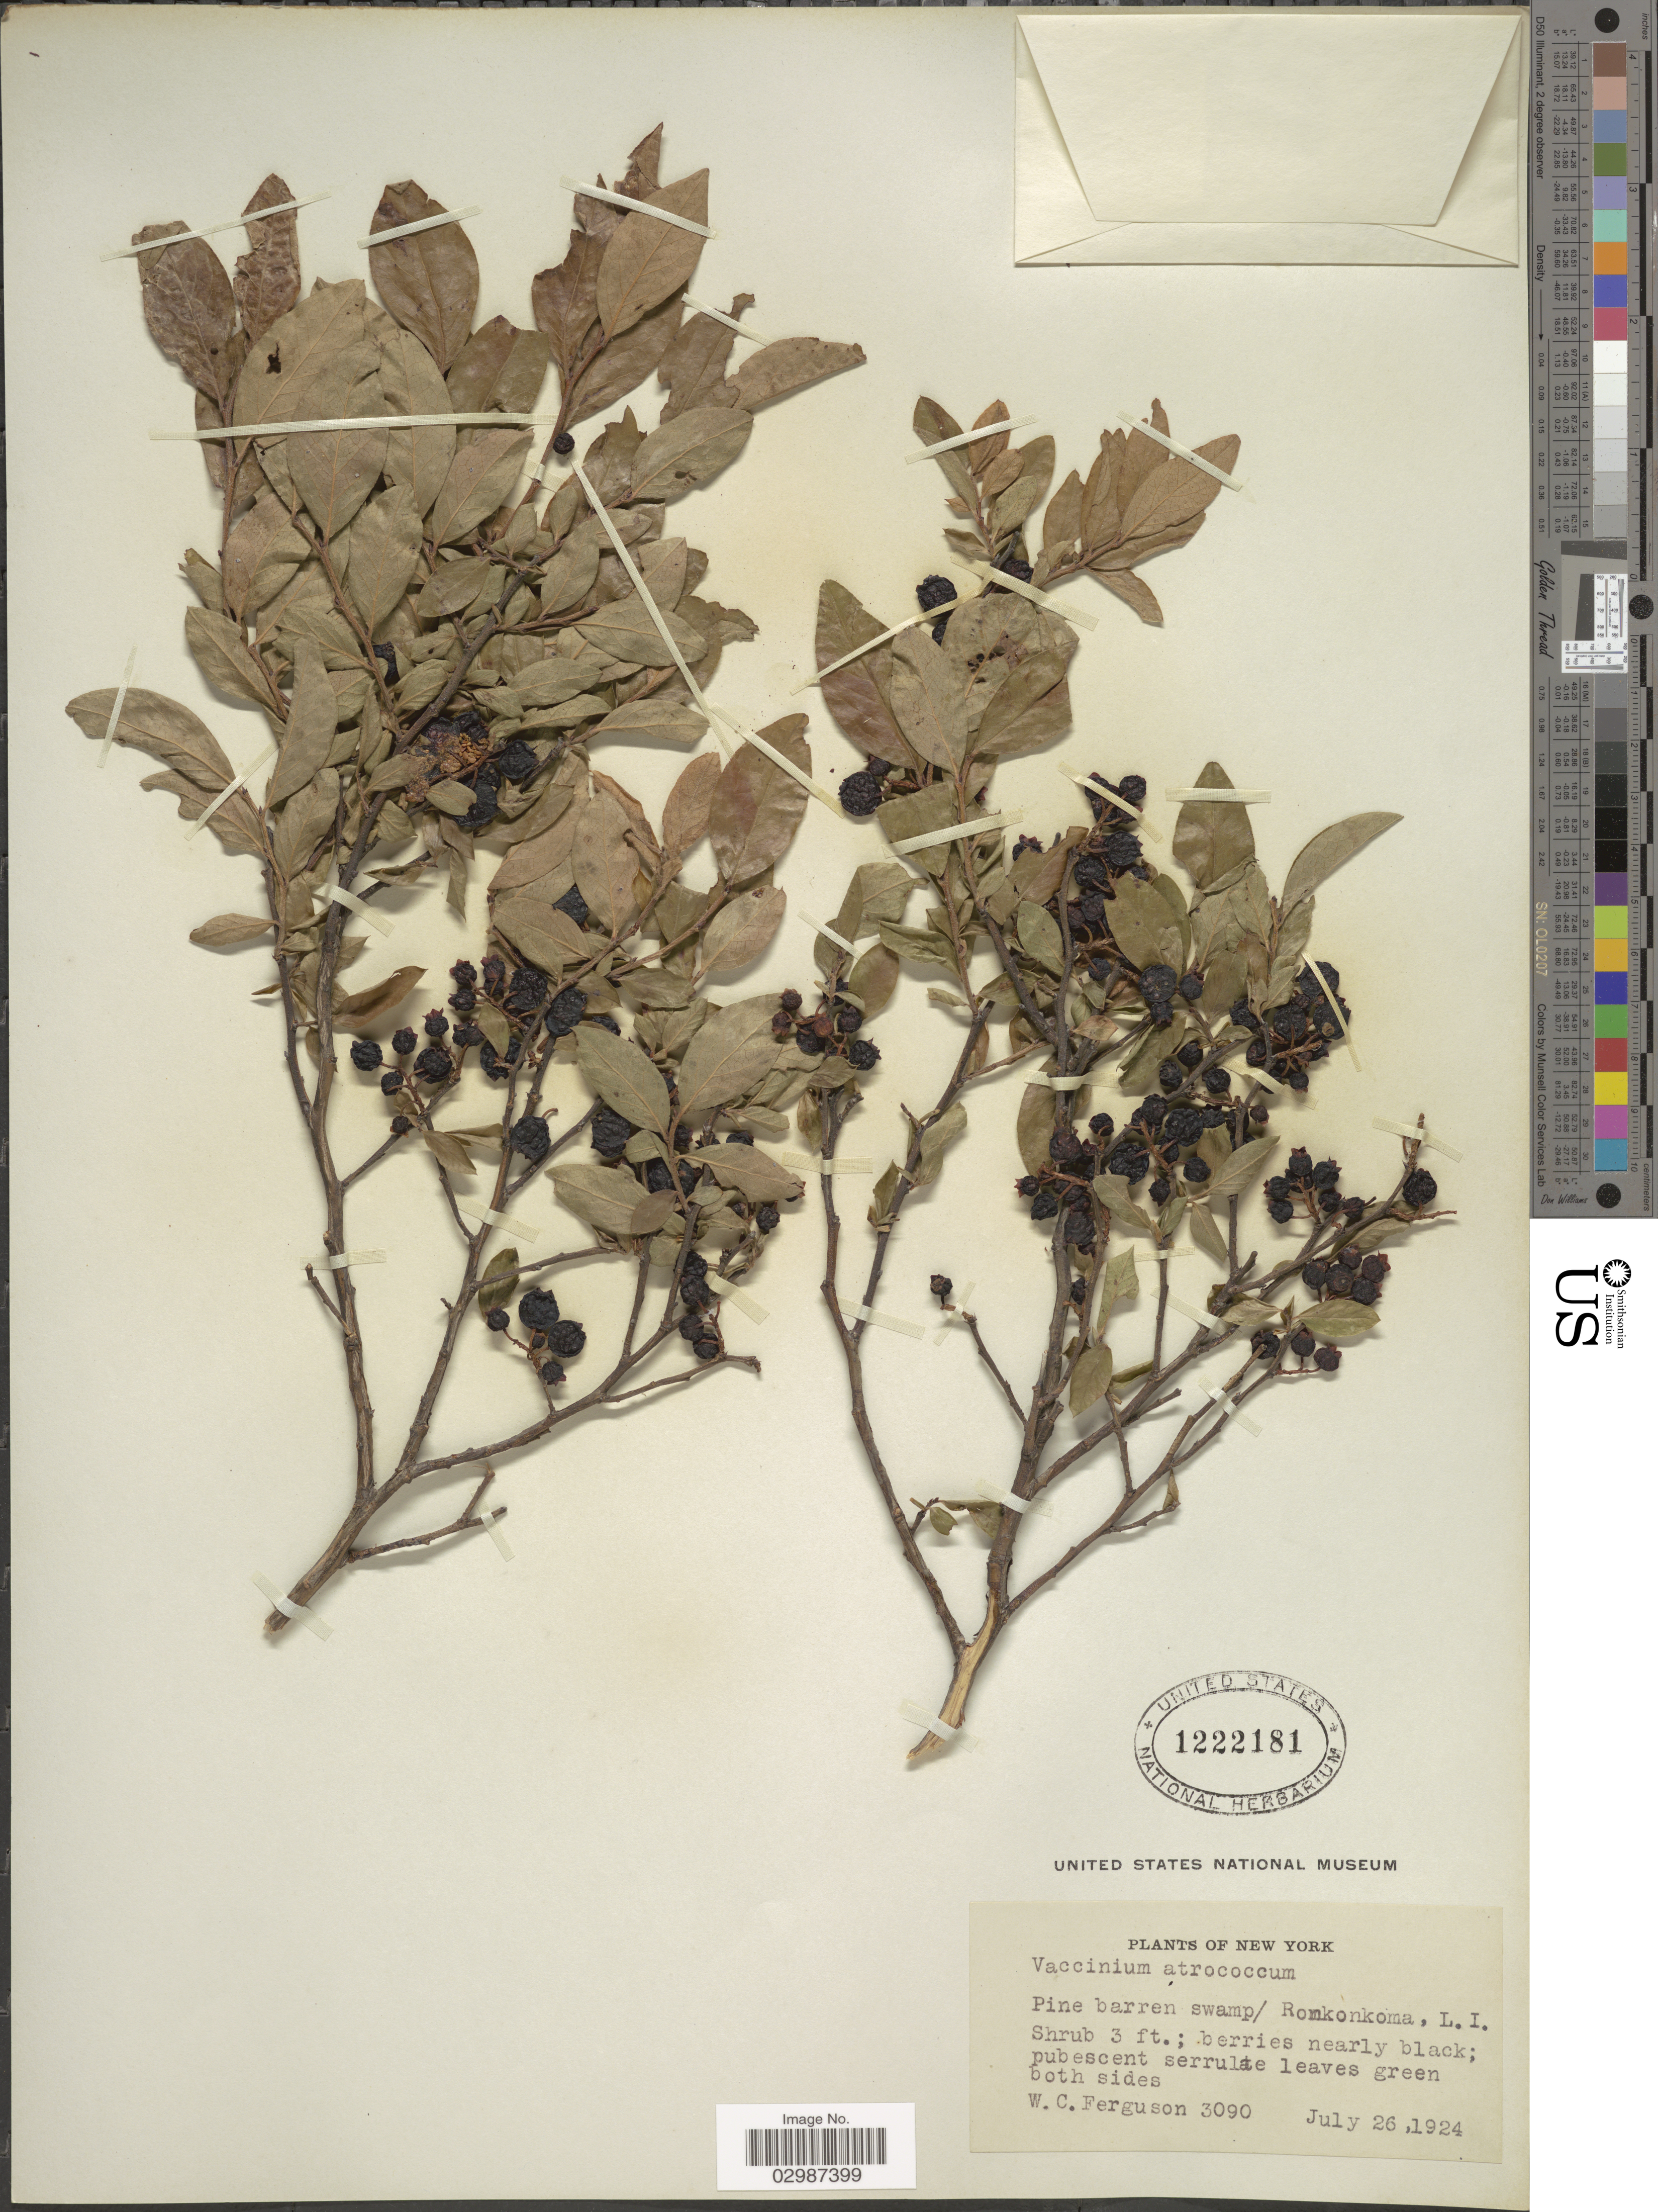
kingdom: Plantae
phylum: Tracheophyta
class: Magnoliopsida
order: Ericales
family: Ericaceae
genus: Vaccinium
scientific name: Vaccinium atrococcum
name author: (A. Gray) A. Heller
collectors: W. Ferguson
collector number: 3090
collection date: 1924-07-26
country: United States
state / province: New York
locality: Pine barren swamp/ Ronkonkoma, L.I.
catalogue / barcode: US 1222181